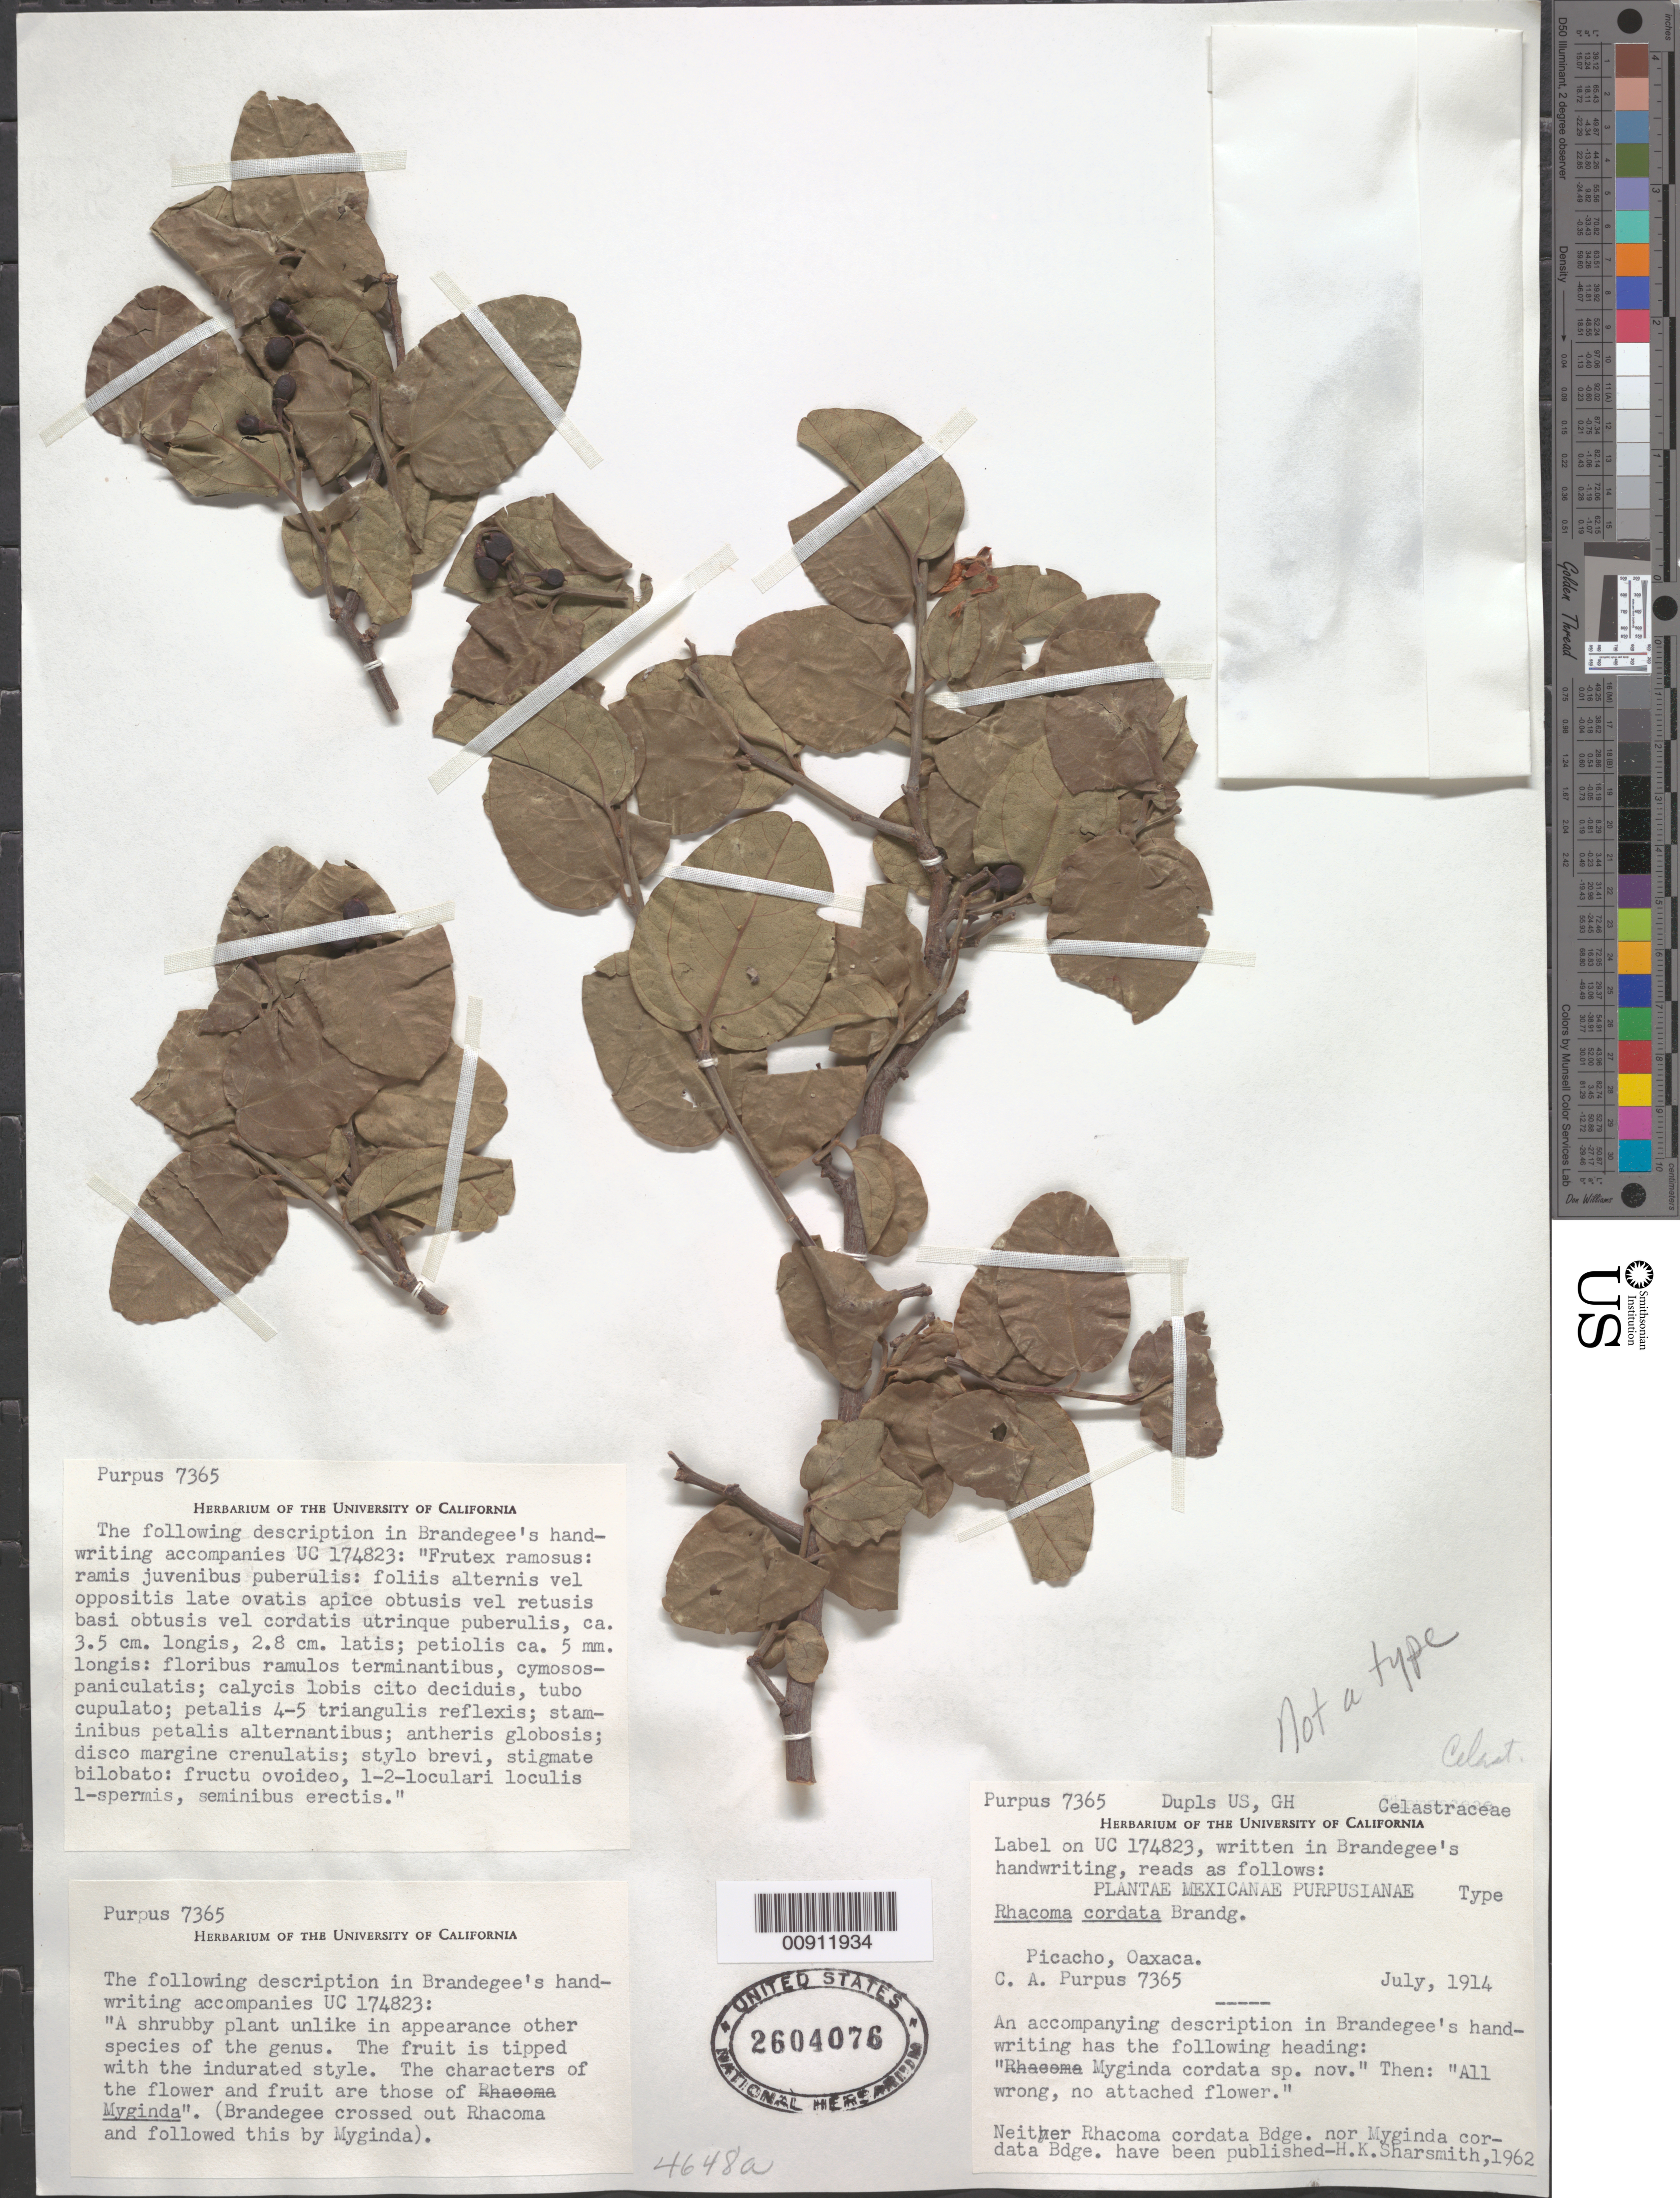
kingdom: Plantae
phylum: Tracheophyta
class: Magnoliopsida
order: Celastrales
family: Celastraceae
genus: Crossopetalum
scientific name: Crossopetalum cordata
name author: ined.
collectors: C. A. Purpus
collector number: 7365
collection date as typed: Jul 1914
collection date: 1914-07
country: Mexico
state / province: Oaxaca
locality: Picacho, Oaxaca.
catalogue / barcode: US 2604076